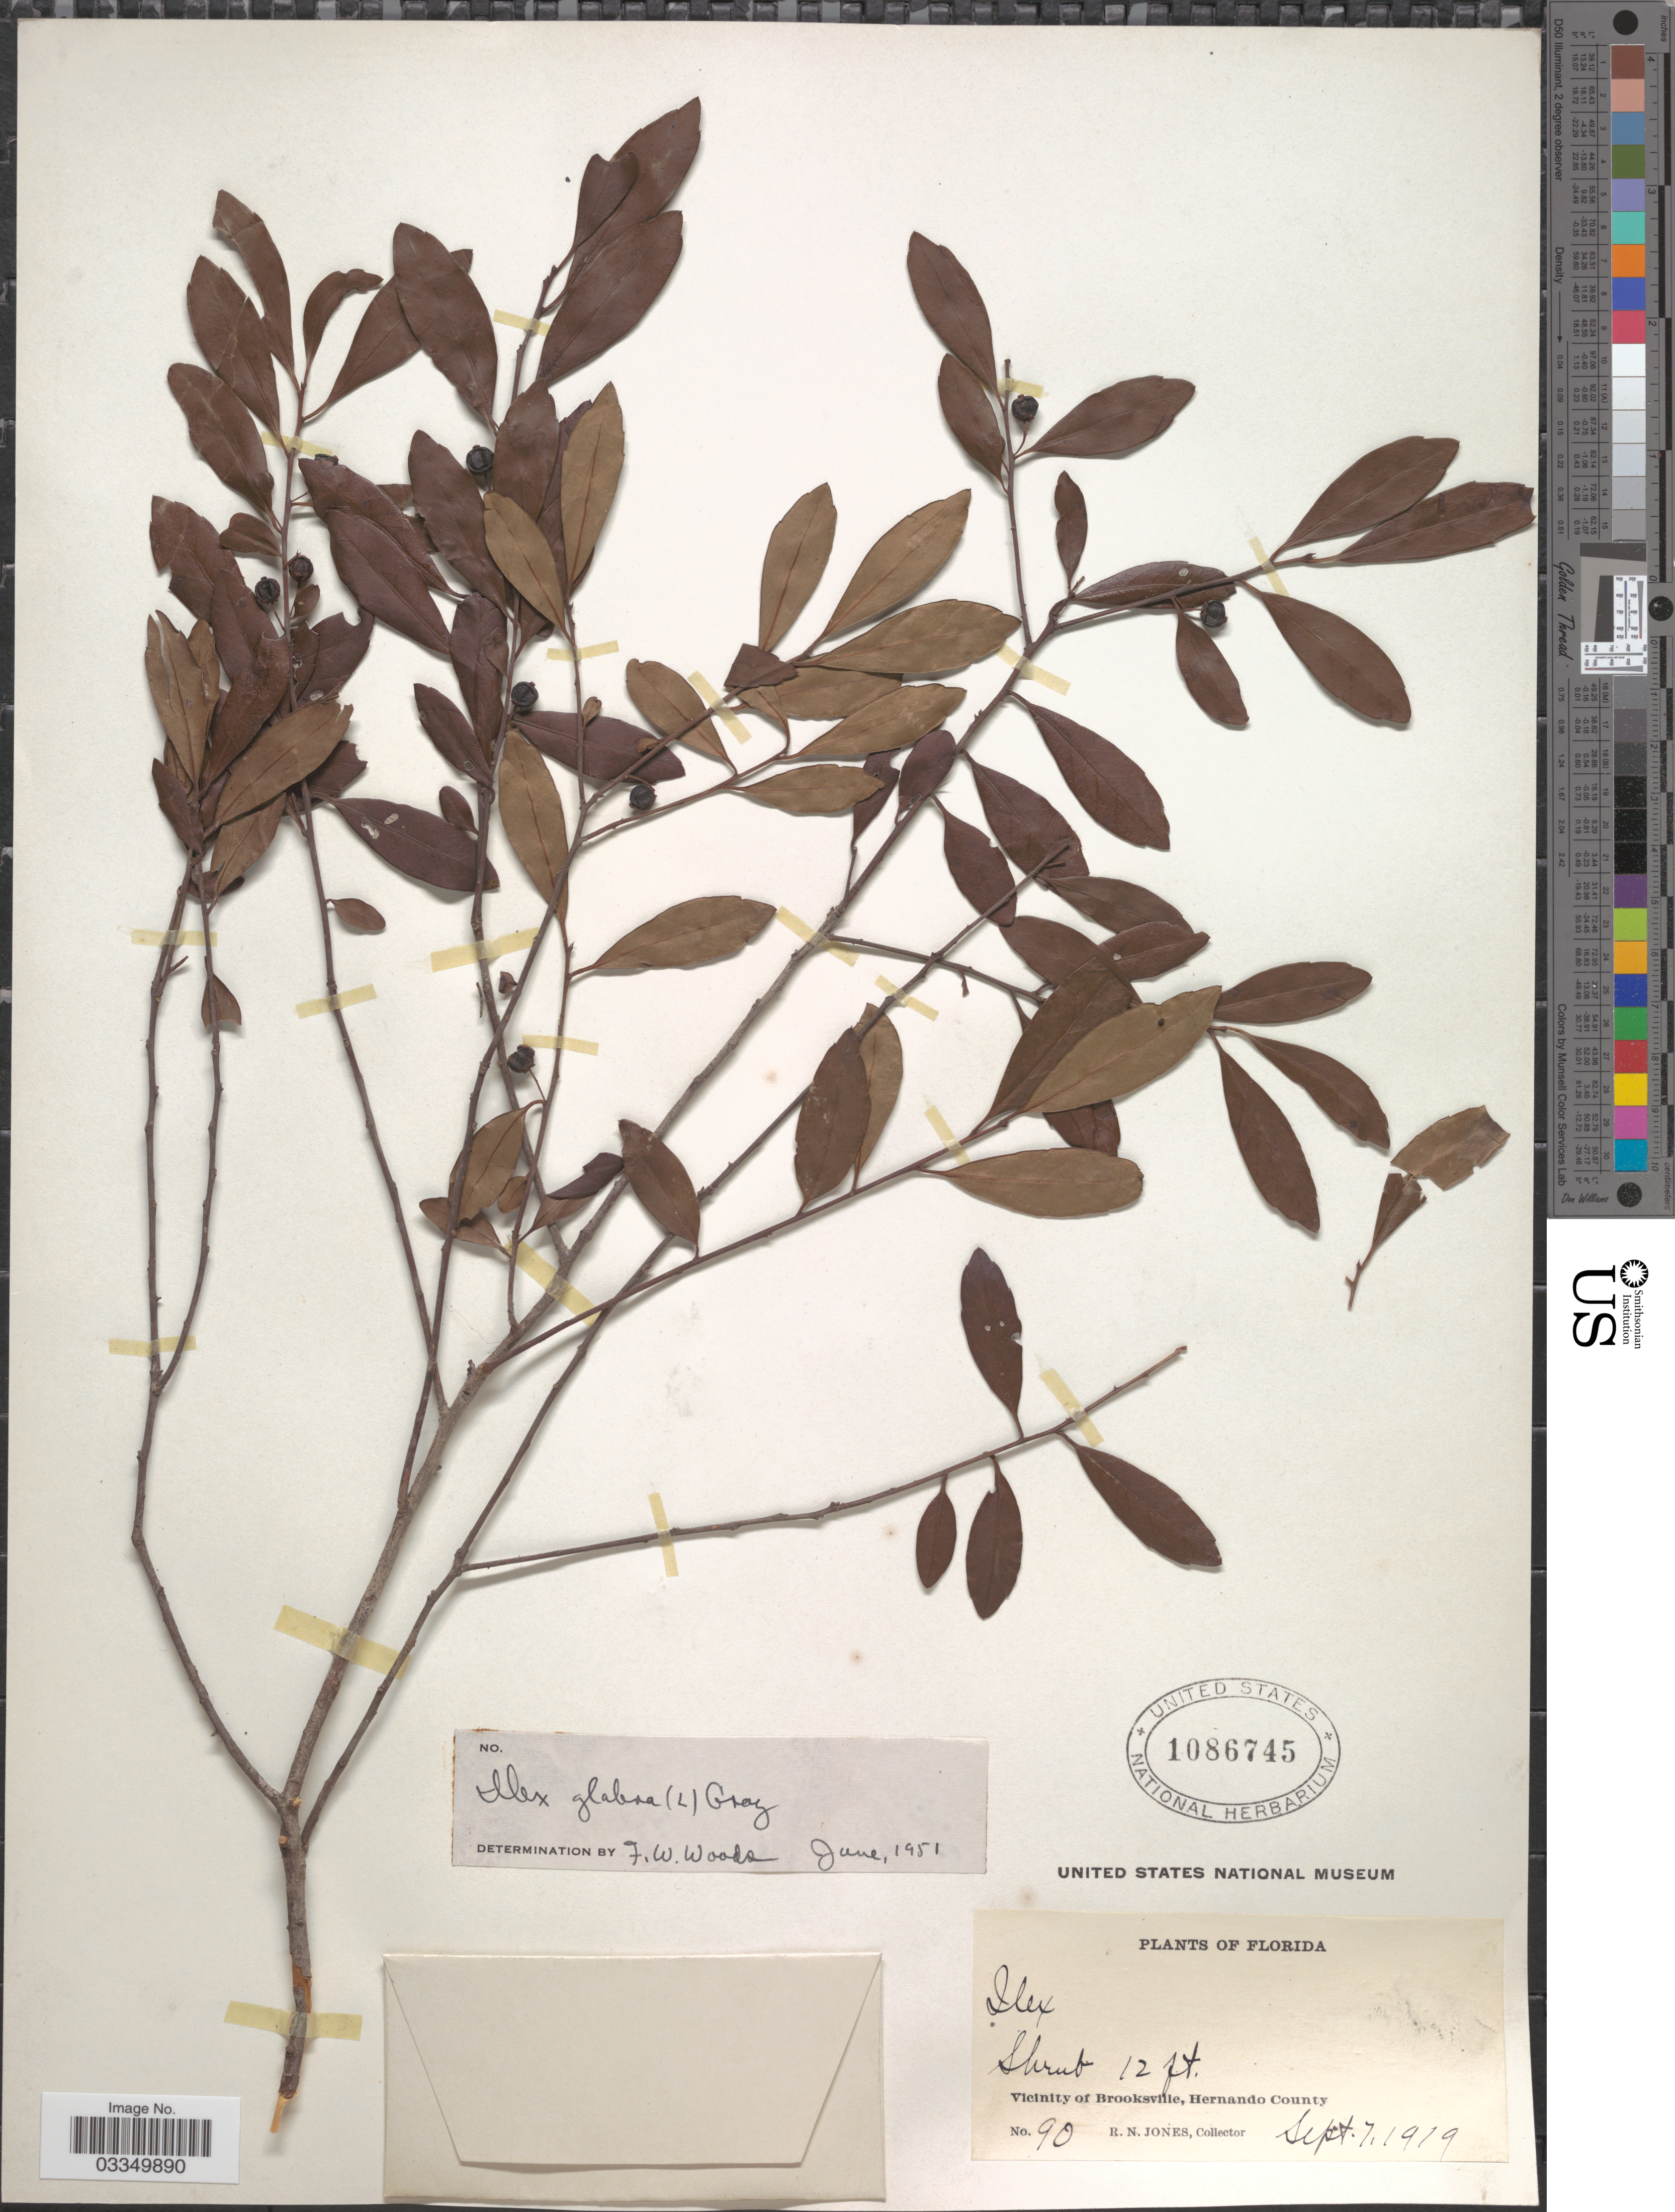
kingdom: Plantae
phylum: Tracheophyta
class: Magnoliopsida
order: Aquifoliales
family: Aquifoliaceae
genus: Ilex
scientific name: Ilex glabra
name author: (L.) A. Gray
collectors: R. N. Jones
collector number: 90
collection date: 1919-09-07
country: United States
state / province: Florida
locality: Vicinity of Brooksville, Hernando County.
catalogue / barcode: US 1086745